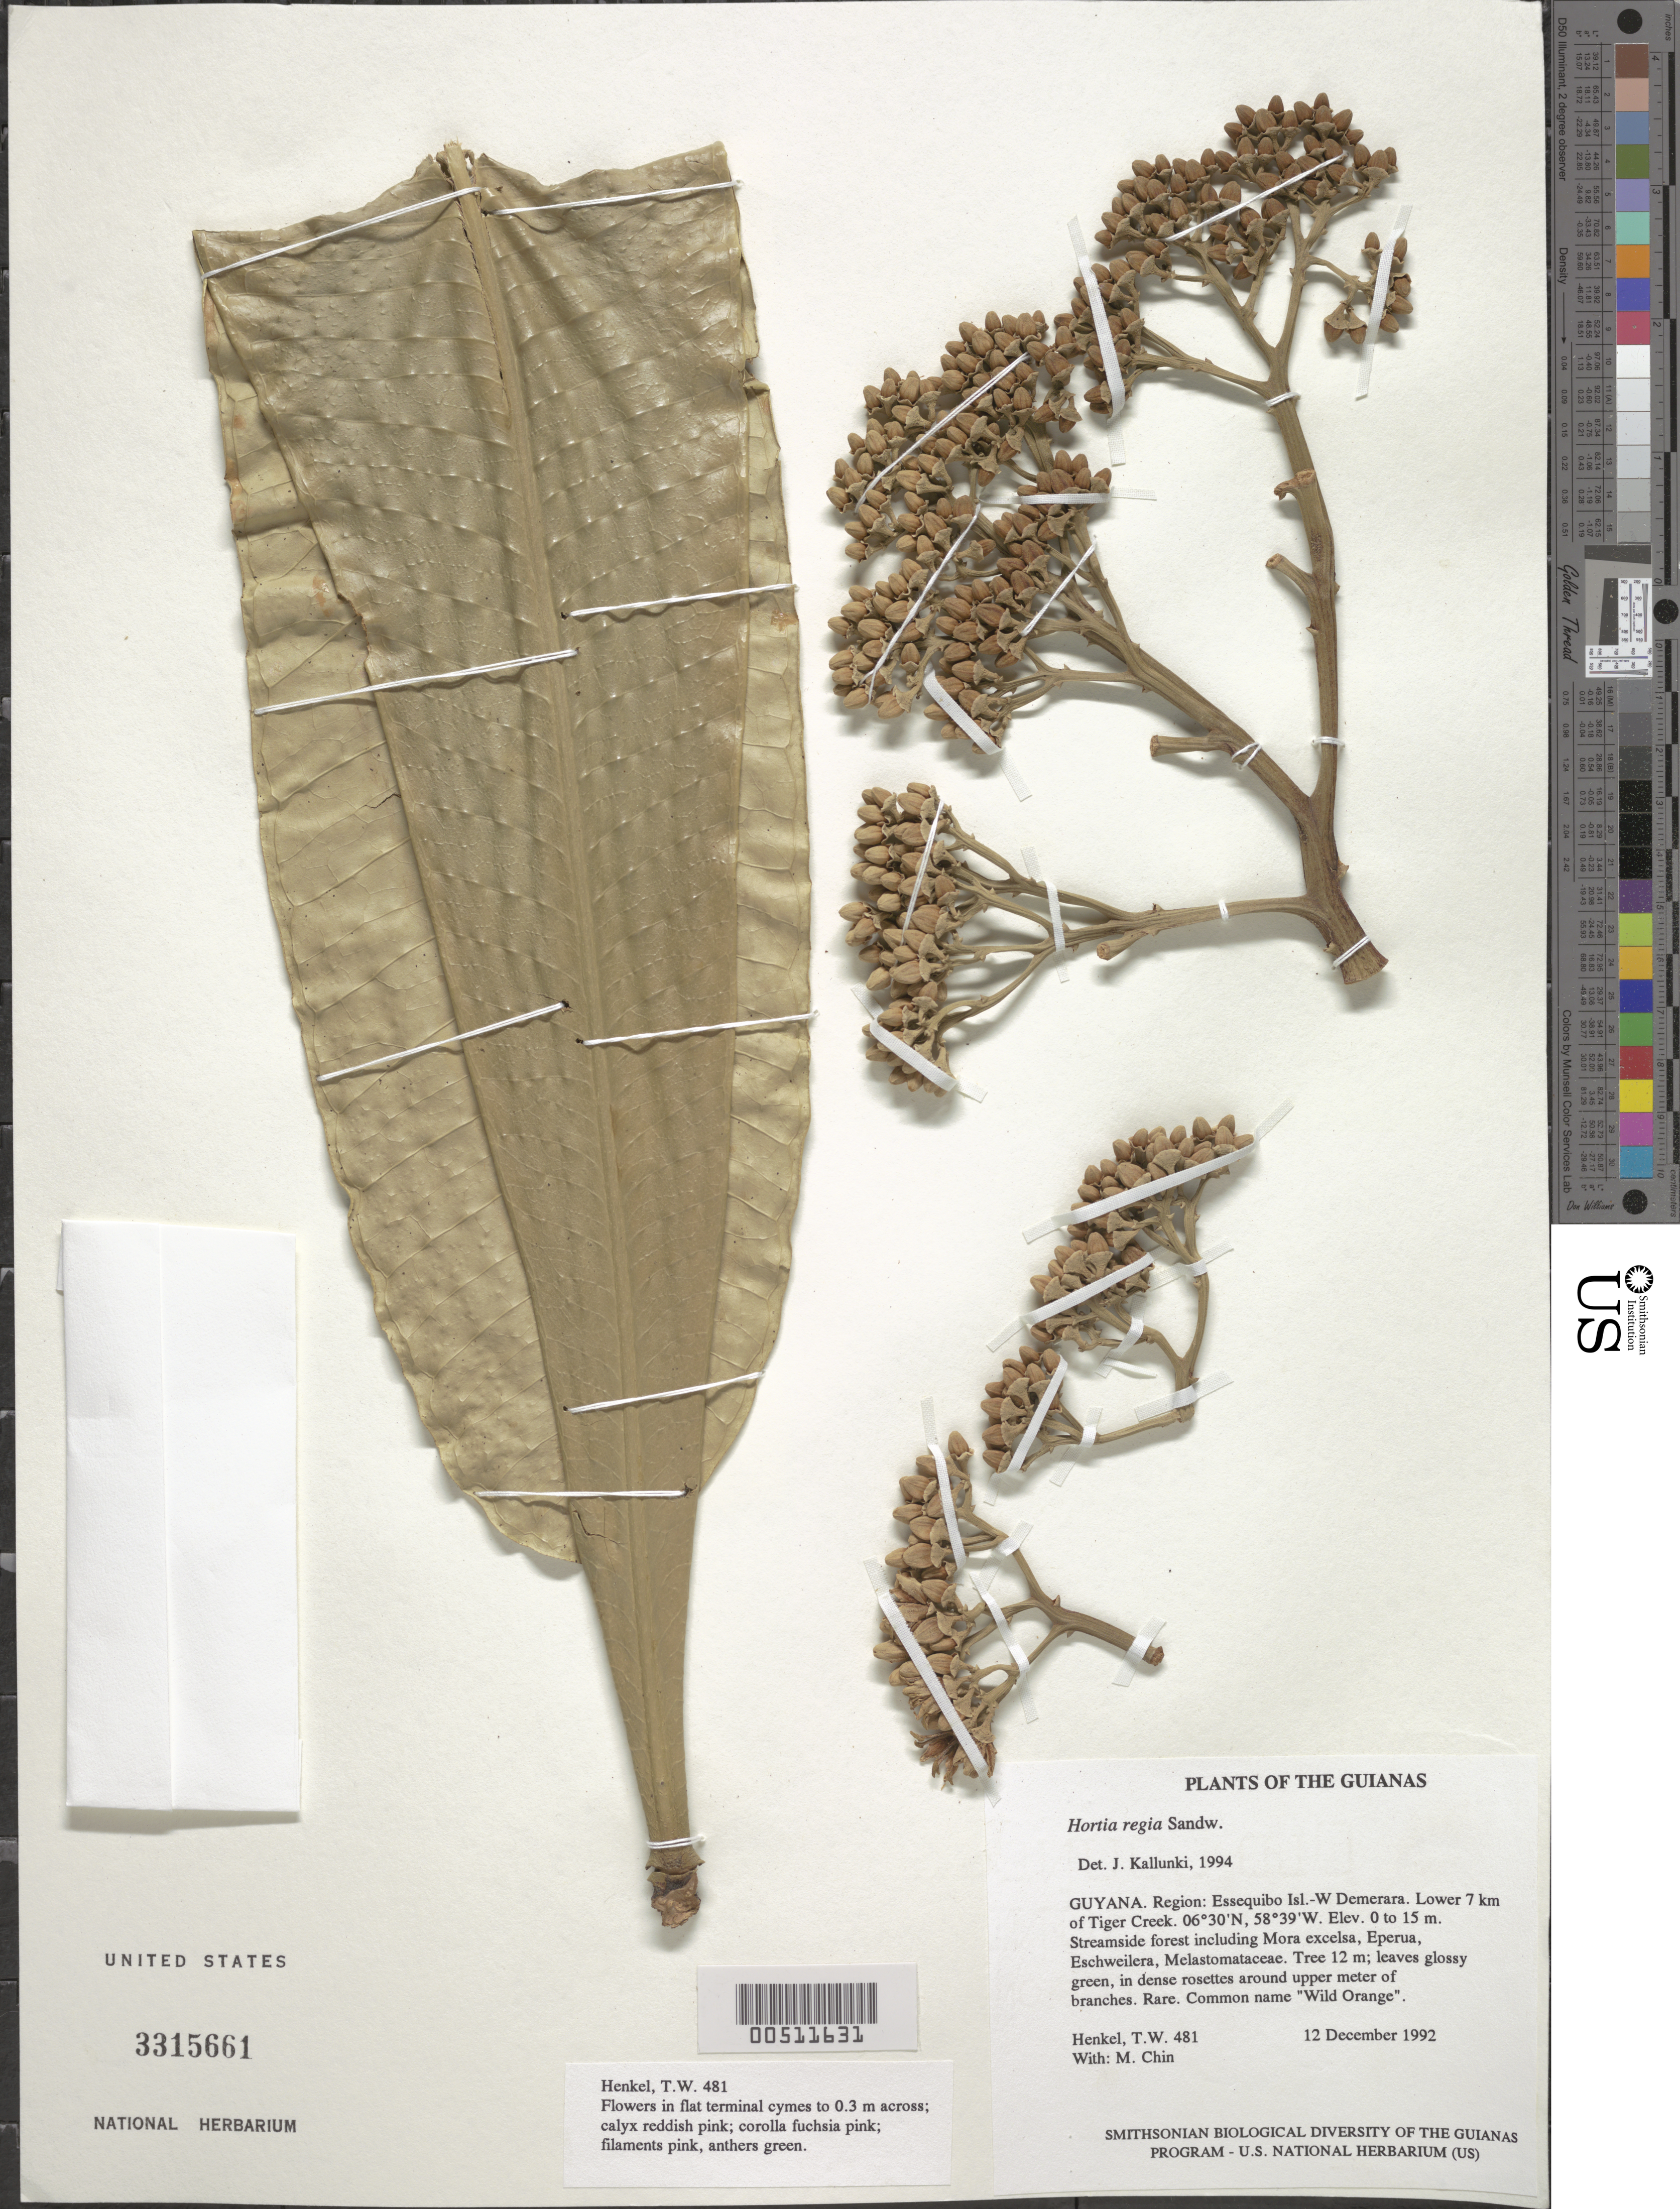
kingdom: Plantae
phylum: Tracheophyta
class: Magnoliopsida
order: Sapindales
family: Rutaceae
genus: Hortia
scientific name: Hortia regia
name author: Sandwith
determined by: Kallunki, Jacquelyn A.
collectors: T. Henkel & M. Chin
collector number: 481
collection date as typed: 12 December 1992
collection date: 1992-12-12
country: Guyana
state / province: Essequibo Isl-W. Demerara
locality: Lower 7 km of Tiger Creek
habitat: Streamside forest including Mora excelsa, Eperua, Eschweilera, Melastomataceae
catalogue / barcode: US 3315661